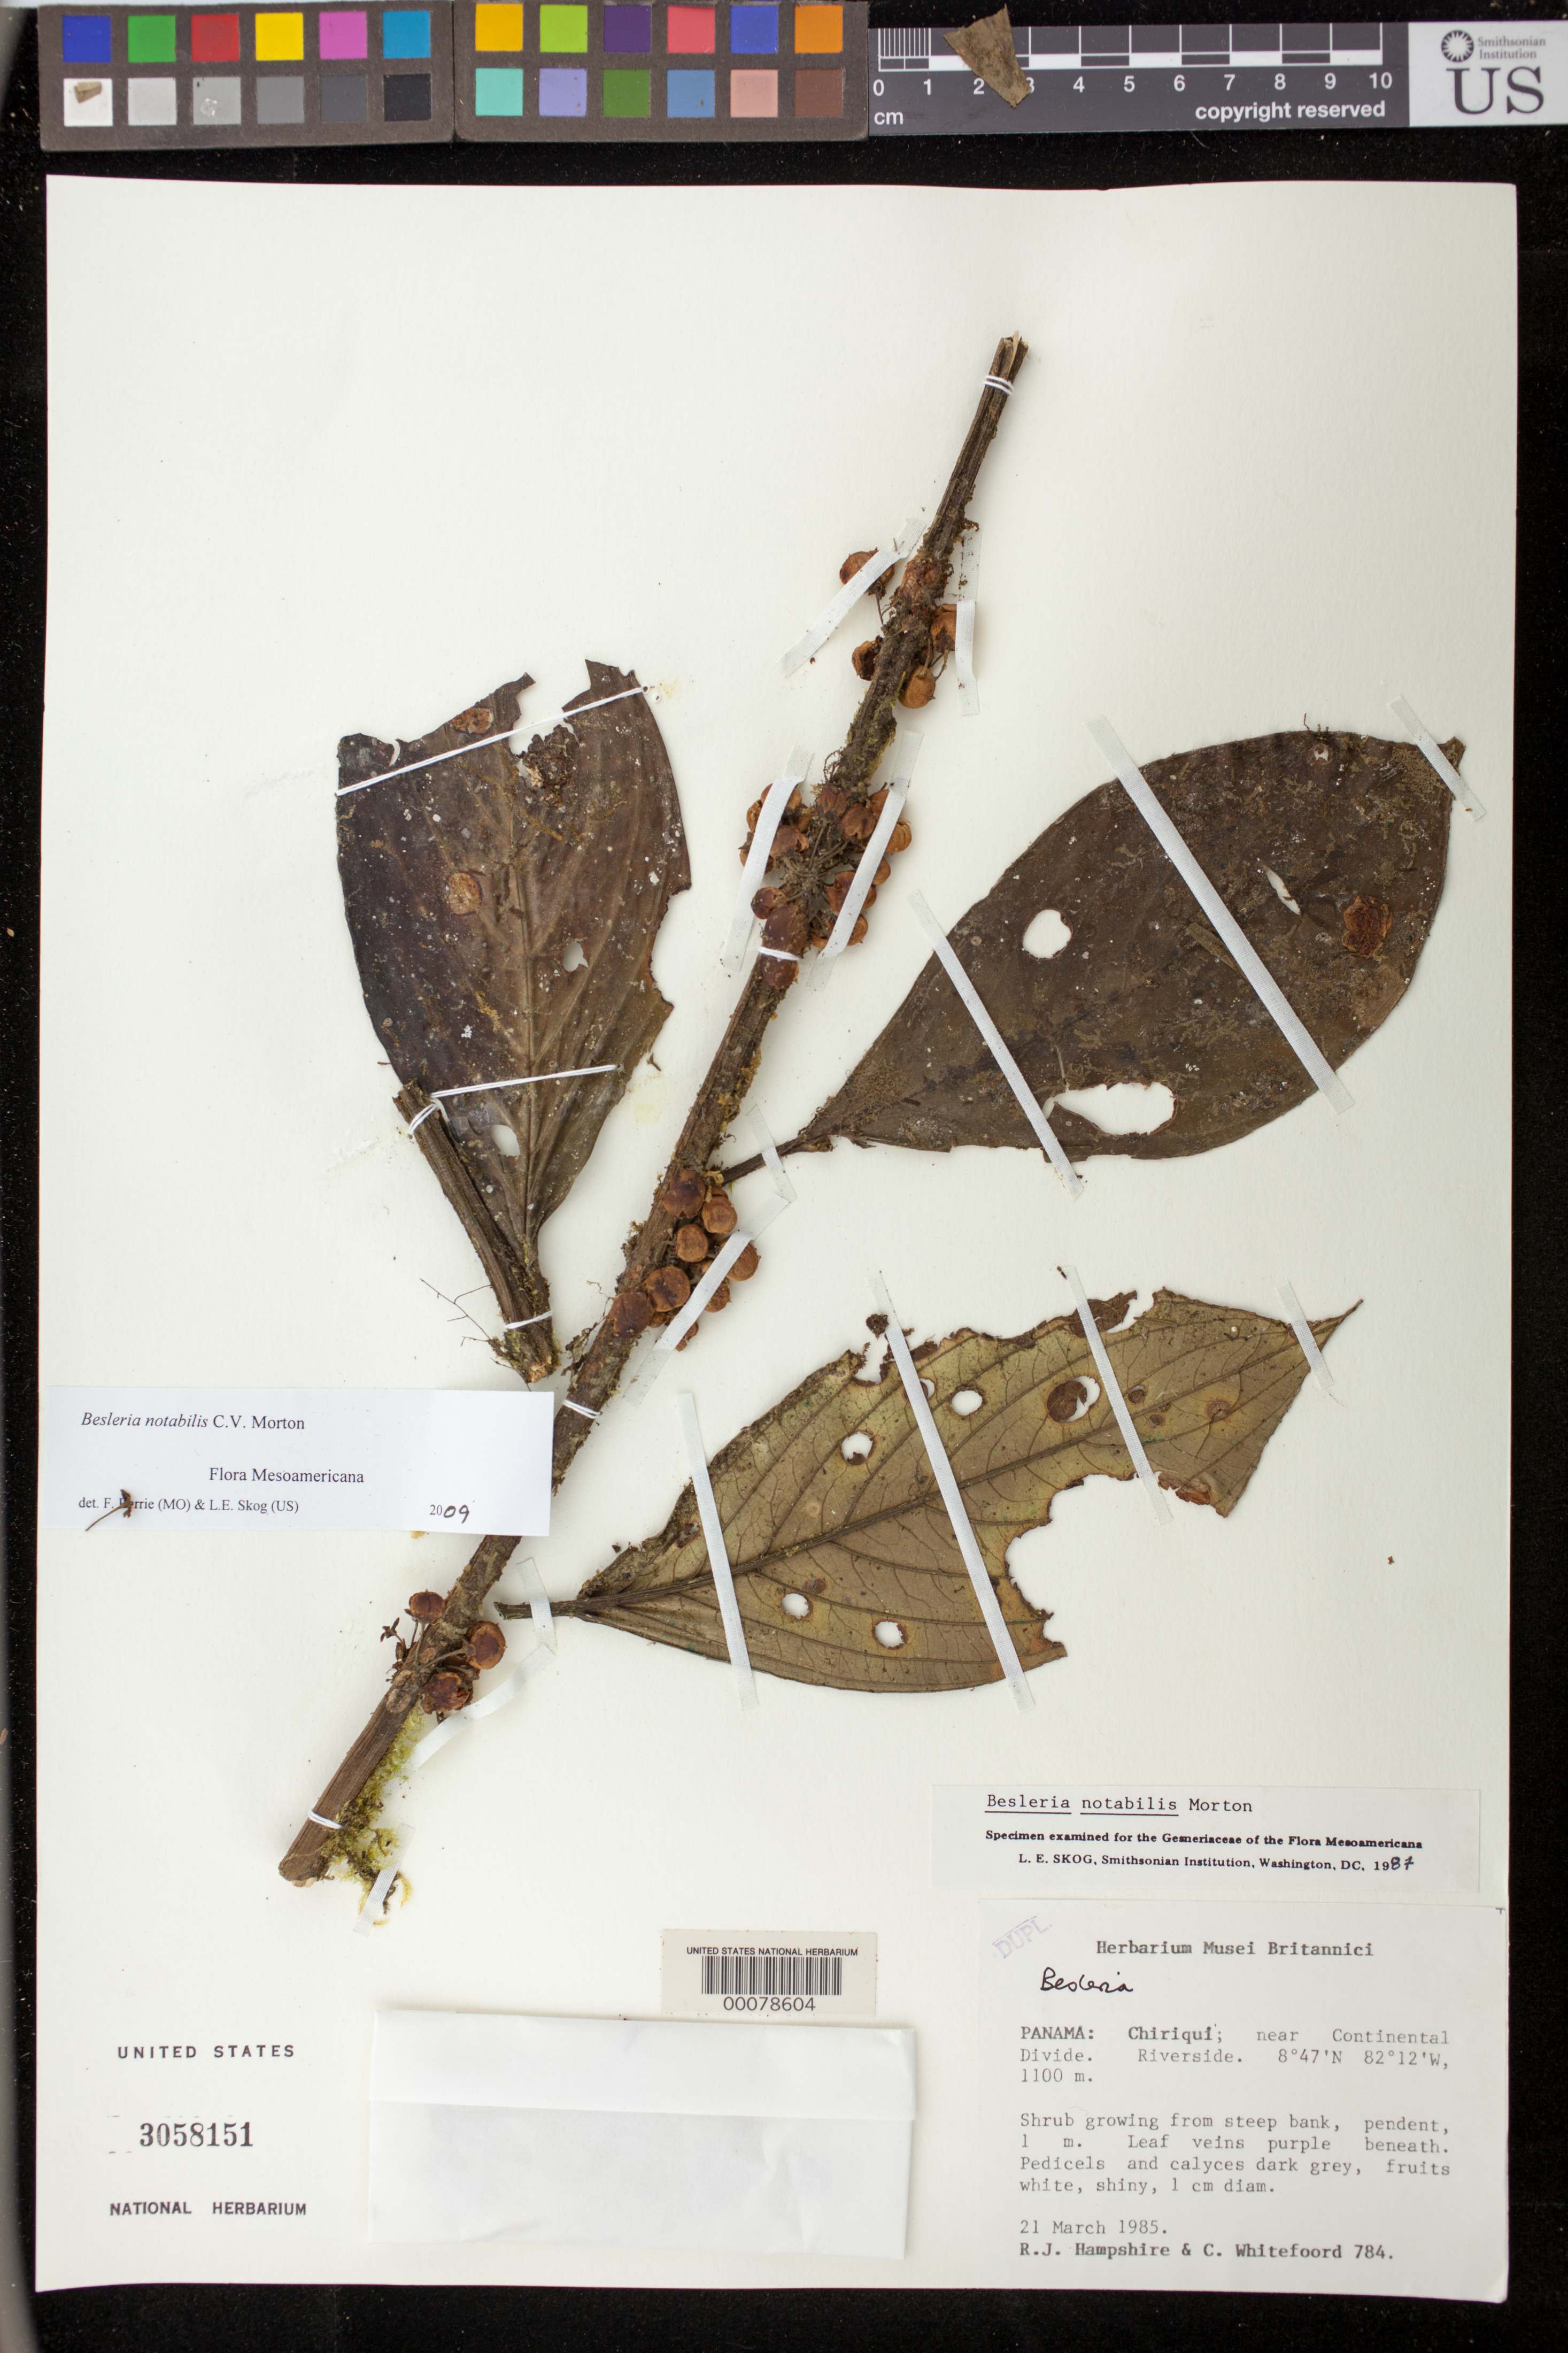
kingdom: Plantae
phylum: Tracheophyta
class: Magnoliopsida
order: Lamiales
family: Gesneriaceae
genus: Besleria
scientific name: Besleria notabilis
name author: C.V. Morton in Standl.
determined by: Skog, Laurence E.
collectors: R. Hampshire & C. Whitefoord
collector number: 784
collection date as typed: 21 Mar 1985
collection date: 1985-03-21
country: Panama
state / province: Chiriquí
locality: Near Continental Divide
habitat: Riverside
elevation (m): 1100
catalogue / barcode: US 3058151